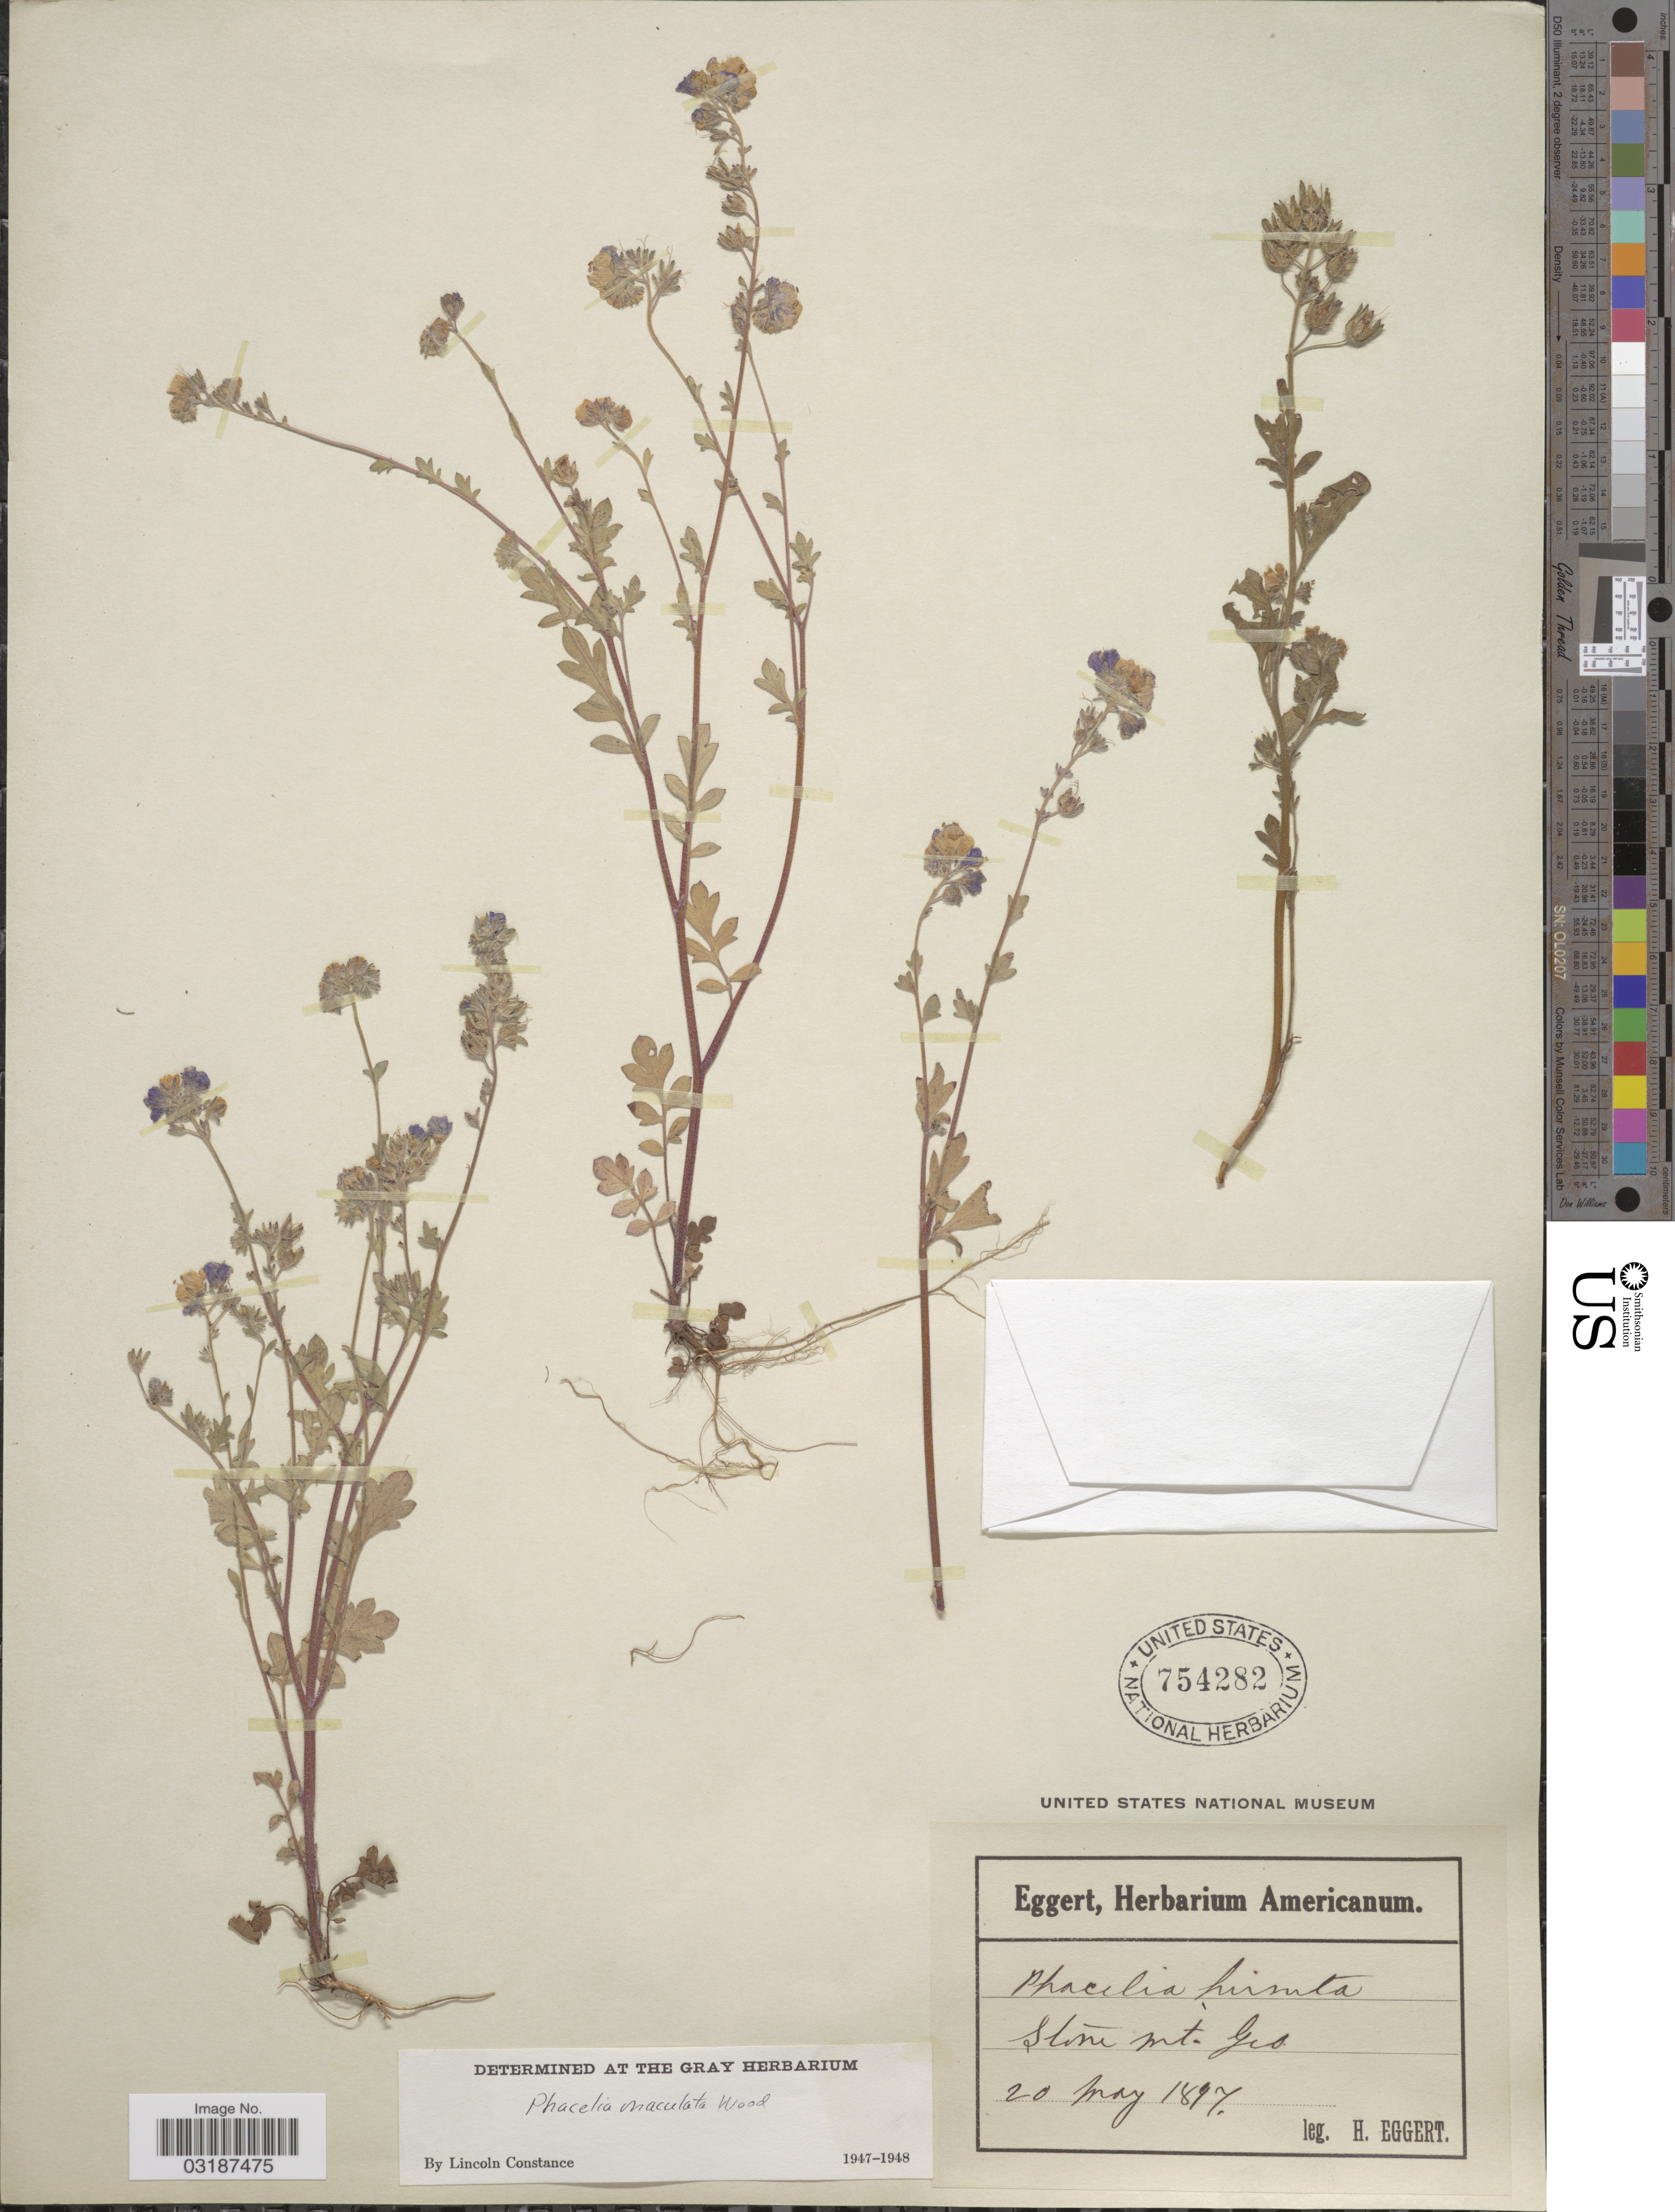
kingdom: Plantae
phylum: Tracheophyta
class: Magnoliopsida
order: Boraginales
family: Hydrophyllaceae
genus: Phacelia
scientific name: Phacelia maculata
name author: Alph. Wood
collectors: H. Eggert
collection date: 1897-05-20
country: United States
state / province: Georgia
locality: Stone Mt.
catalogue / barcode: US 754282